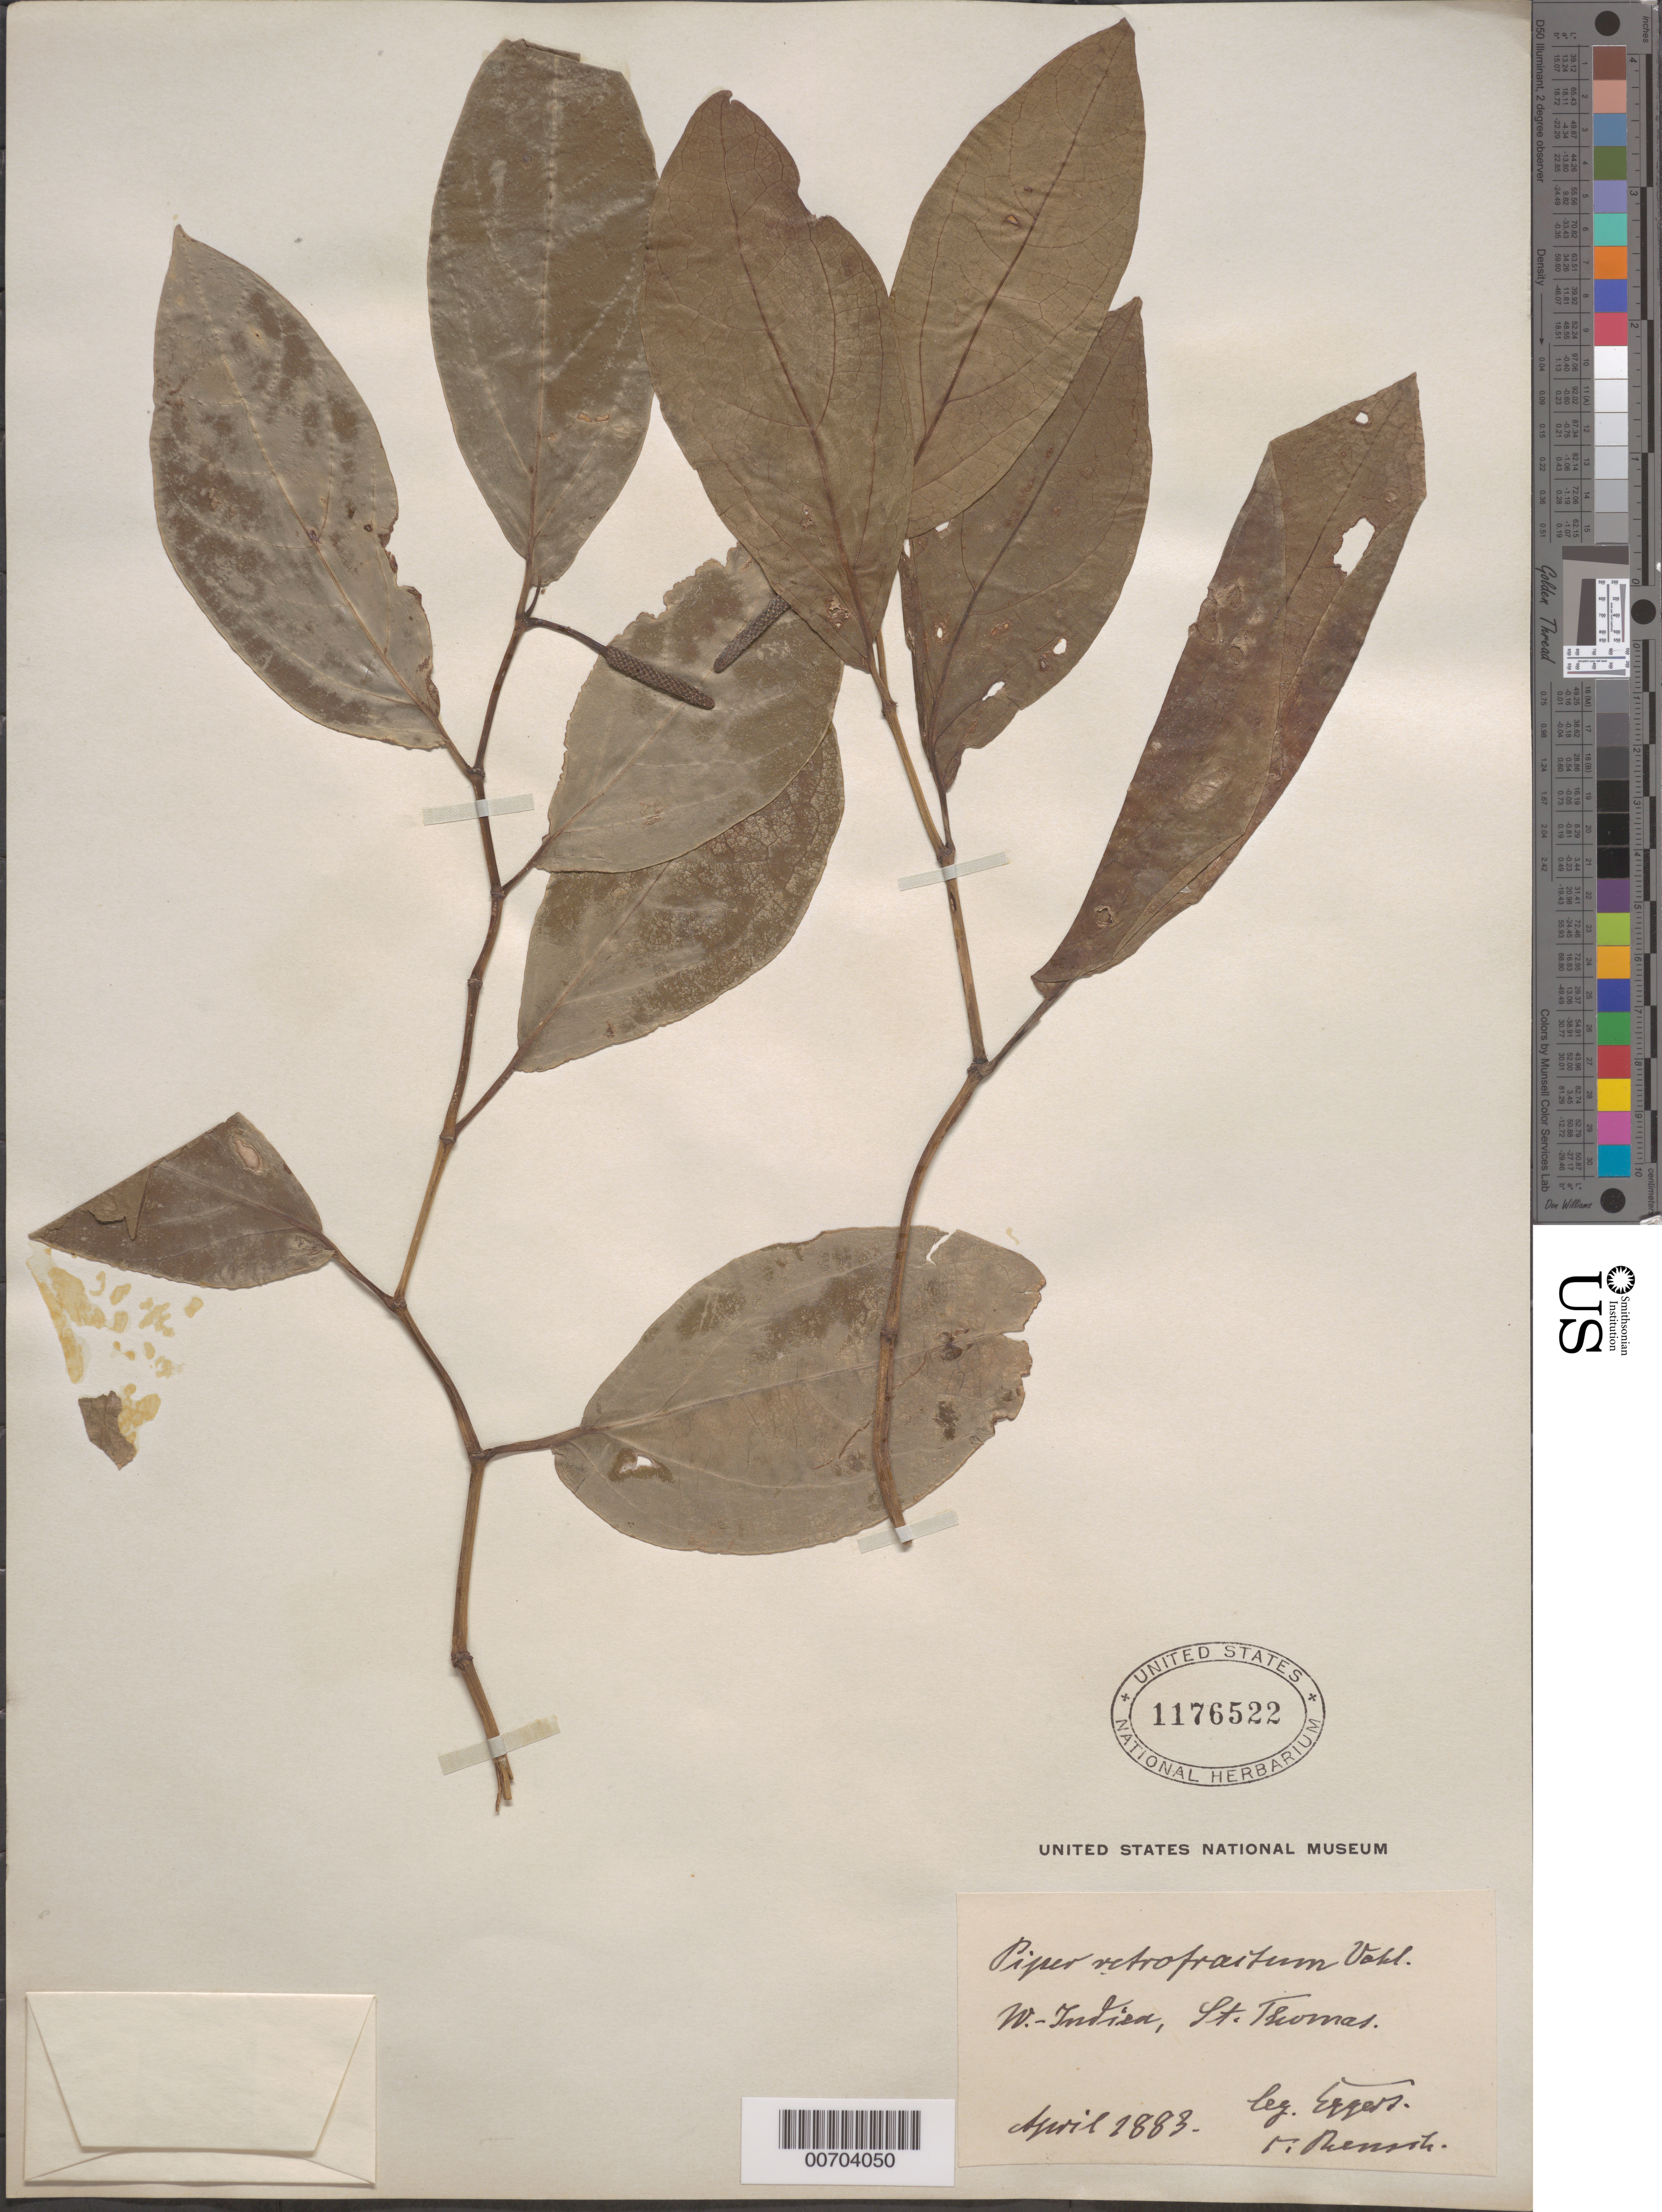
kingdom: Plantae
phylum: Tracheophyta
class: Magnoliopsida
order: Piperales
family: Piperaceae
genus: Piper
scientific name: Piper retrofractum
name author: Vahl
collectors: H. F. A. von Eggers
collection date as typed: Apr 1883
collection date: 1883-04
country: U.S. Virgin Islands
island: St. Thomas Island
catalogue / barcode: US 1176522